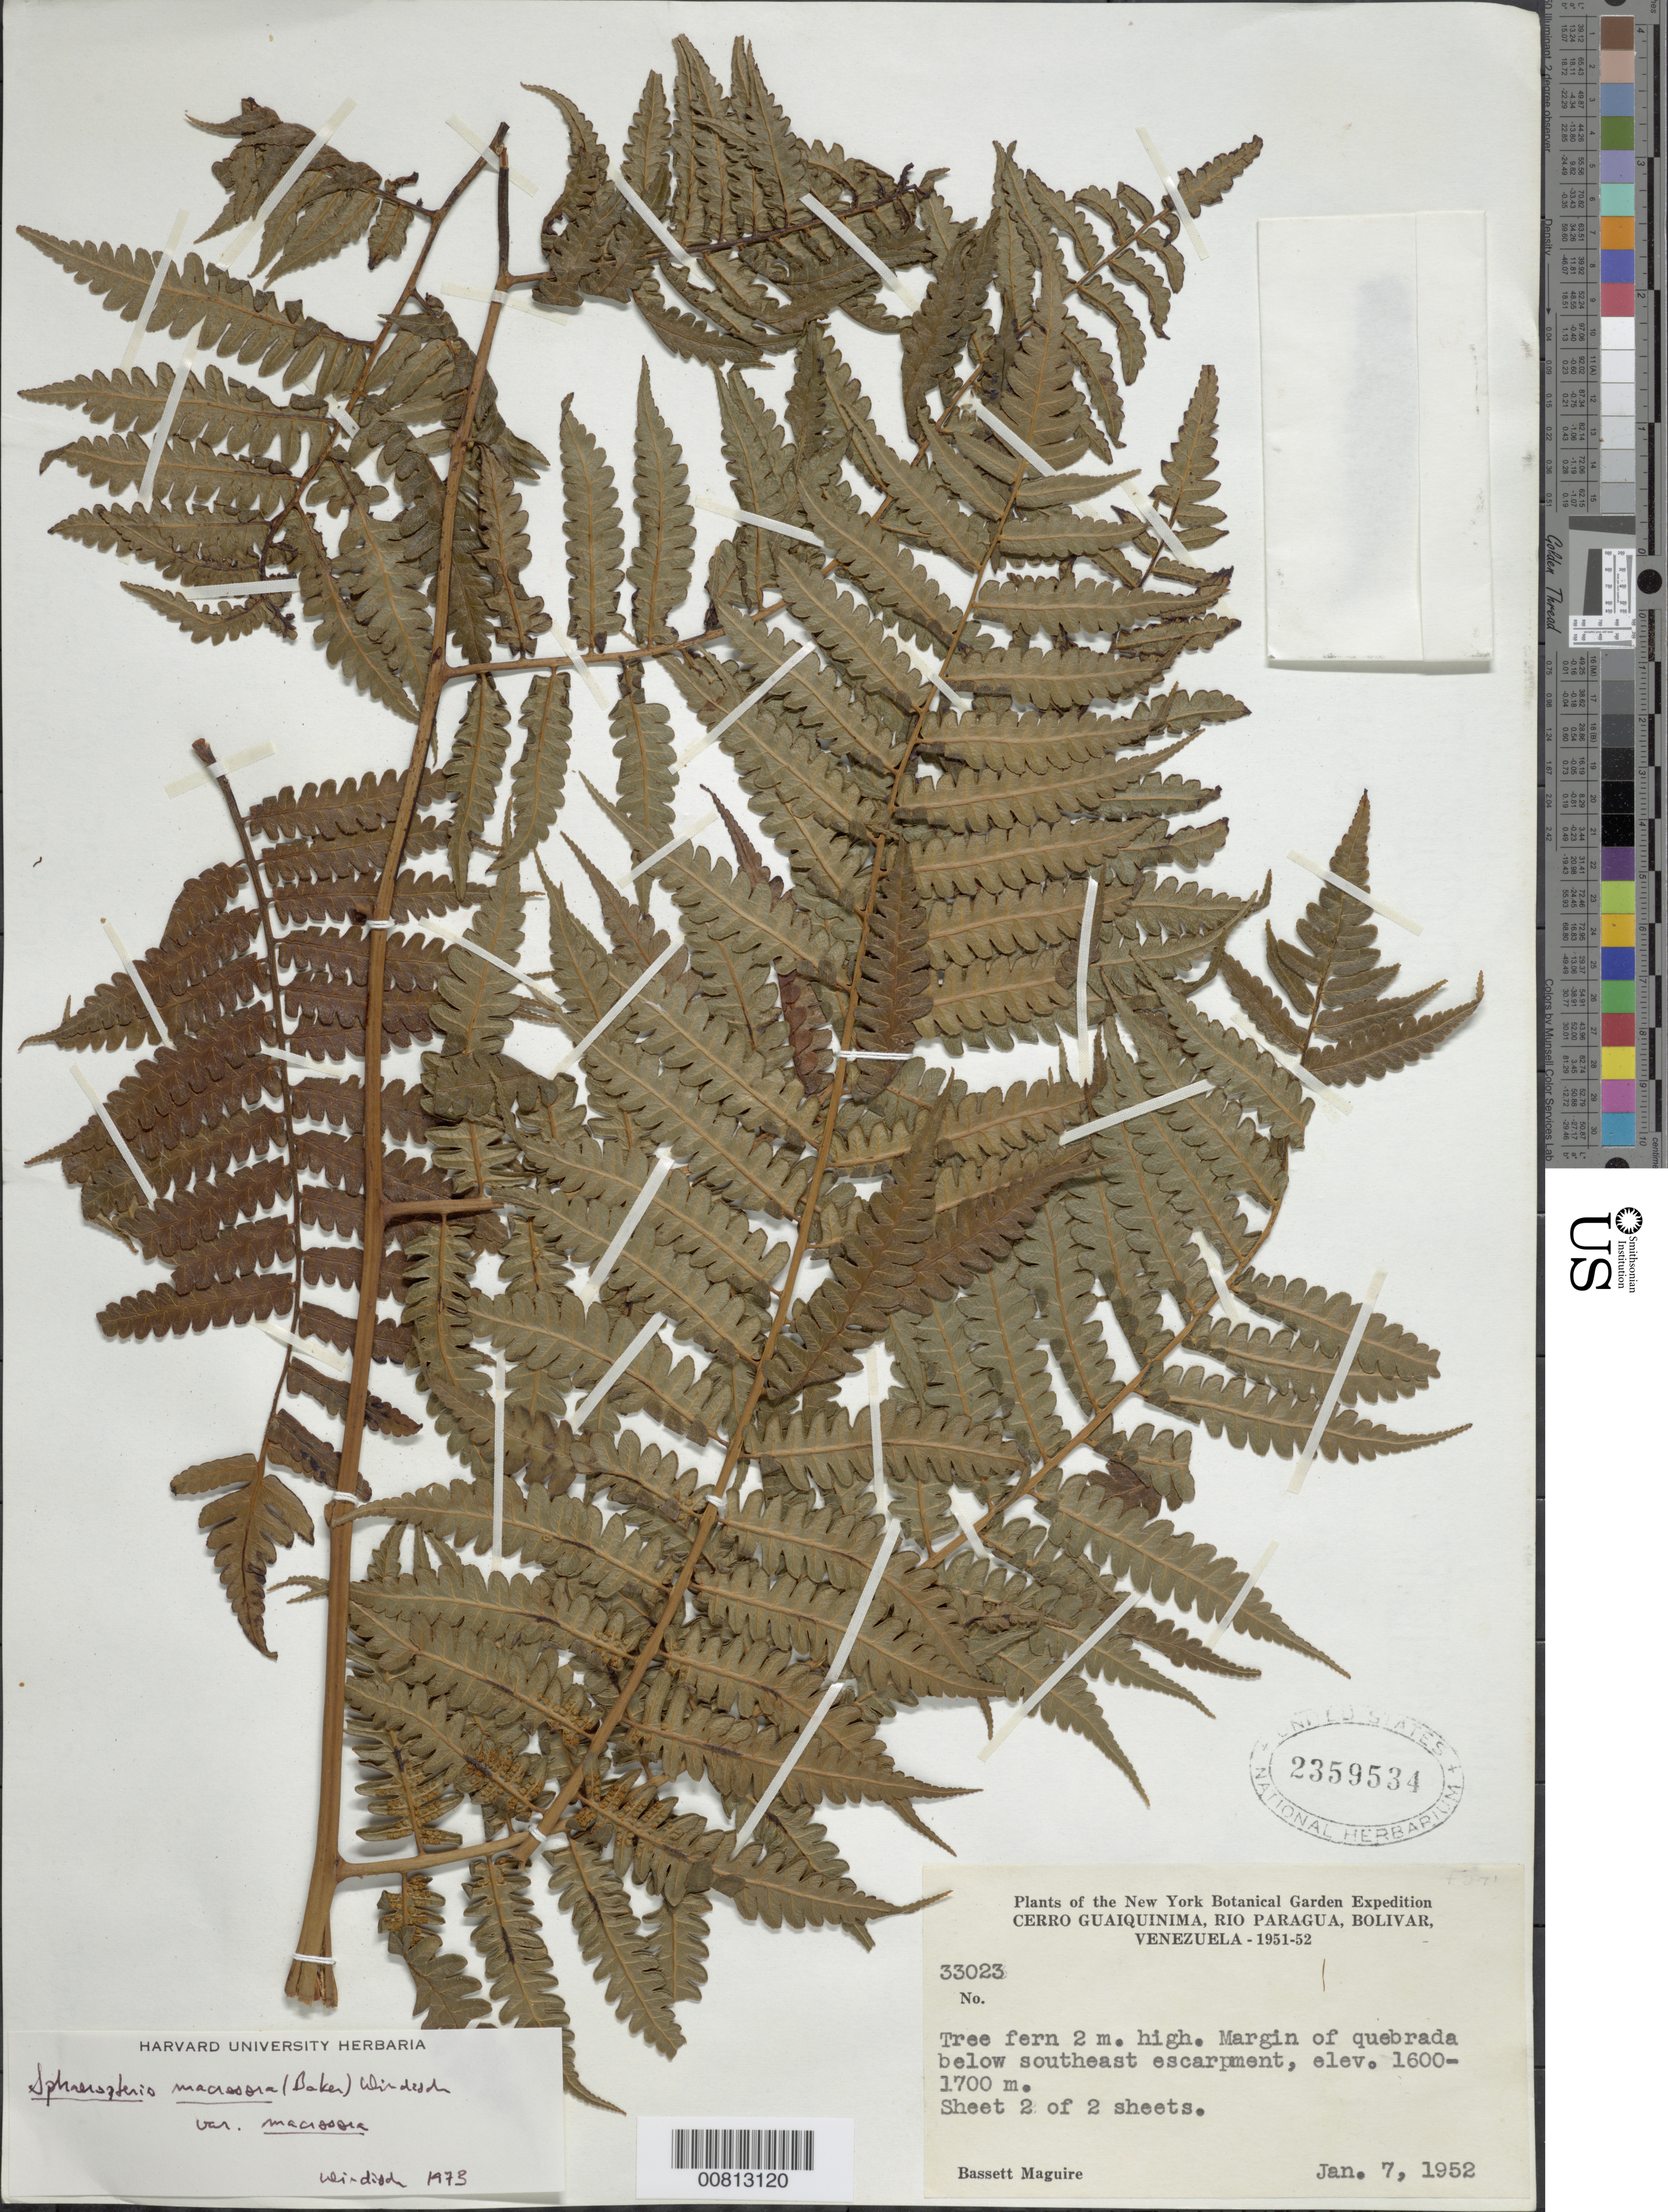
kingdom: Plantae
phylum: Tracheophyta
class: Polypodiopsida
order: Cyatheales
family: Cyatheaceae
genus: Cyathea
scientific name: Cyathea macrosora var. macrosora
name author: (Baker) Domin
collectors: B. Maguire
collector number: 33023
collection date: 1952-01-07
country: Venezuela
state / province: Bolivar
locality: Cerro Guaiquinima, Rio Paragua, Bolivar, Margin of quebrada below southeast escarpment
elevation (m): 1600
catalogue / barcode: US 2359534